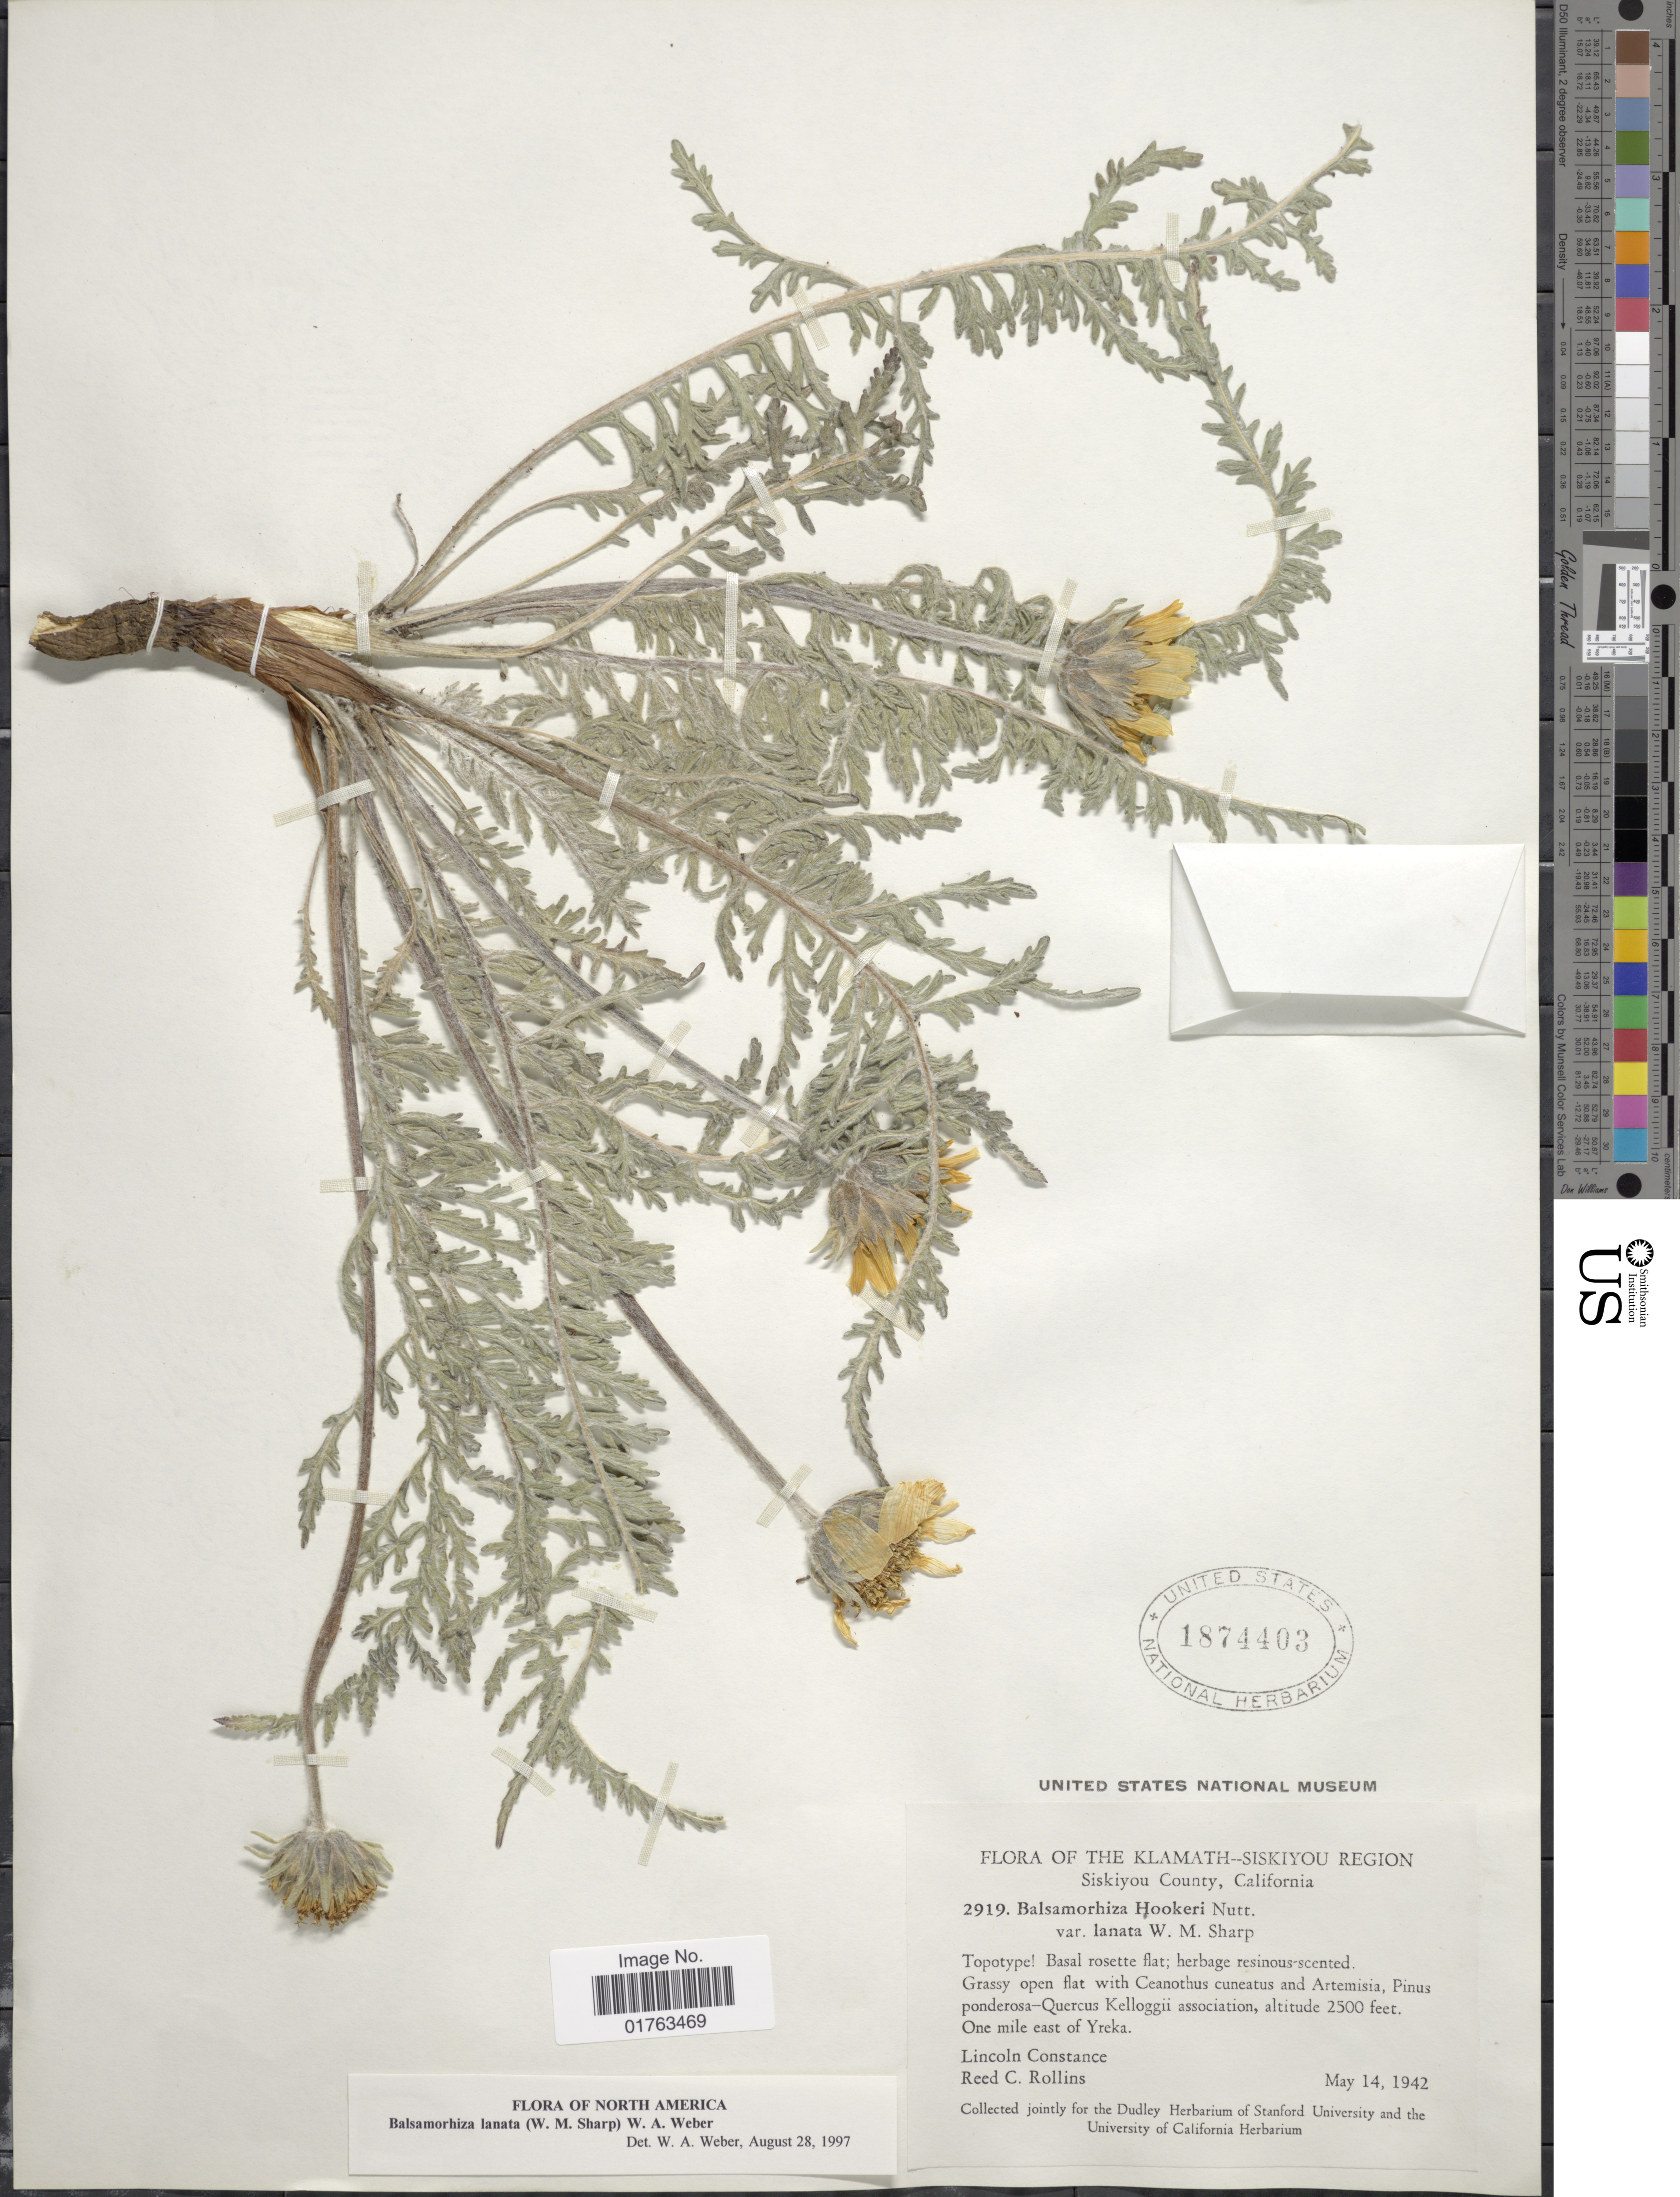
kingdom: Plantae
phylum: Tracheophyta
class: Magnoliopsida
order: Asterales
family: Asteraceae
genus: Balsamorhiza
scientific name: Balsamorhiza lanata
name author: (W.M. Sharp) W.A. Weber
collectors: L. Constance & R. C. Rollins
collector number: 2919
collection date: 1942-05-14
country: United States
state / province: California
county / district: Siskiyou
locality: The Klamath-Siskiyou Region, Siskiyou County, One mile east of Yreka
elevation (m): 762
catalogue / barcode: US 1874403